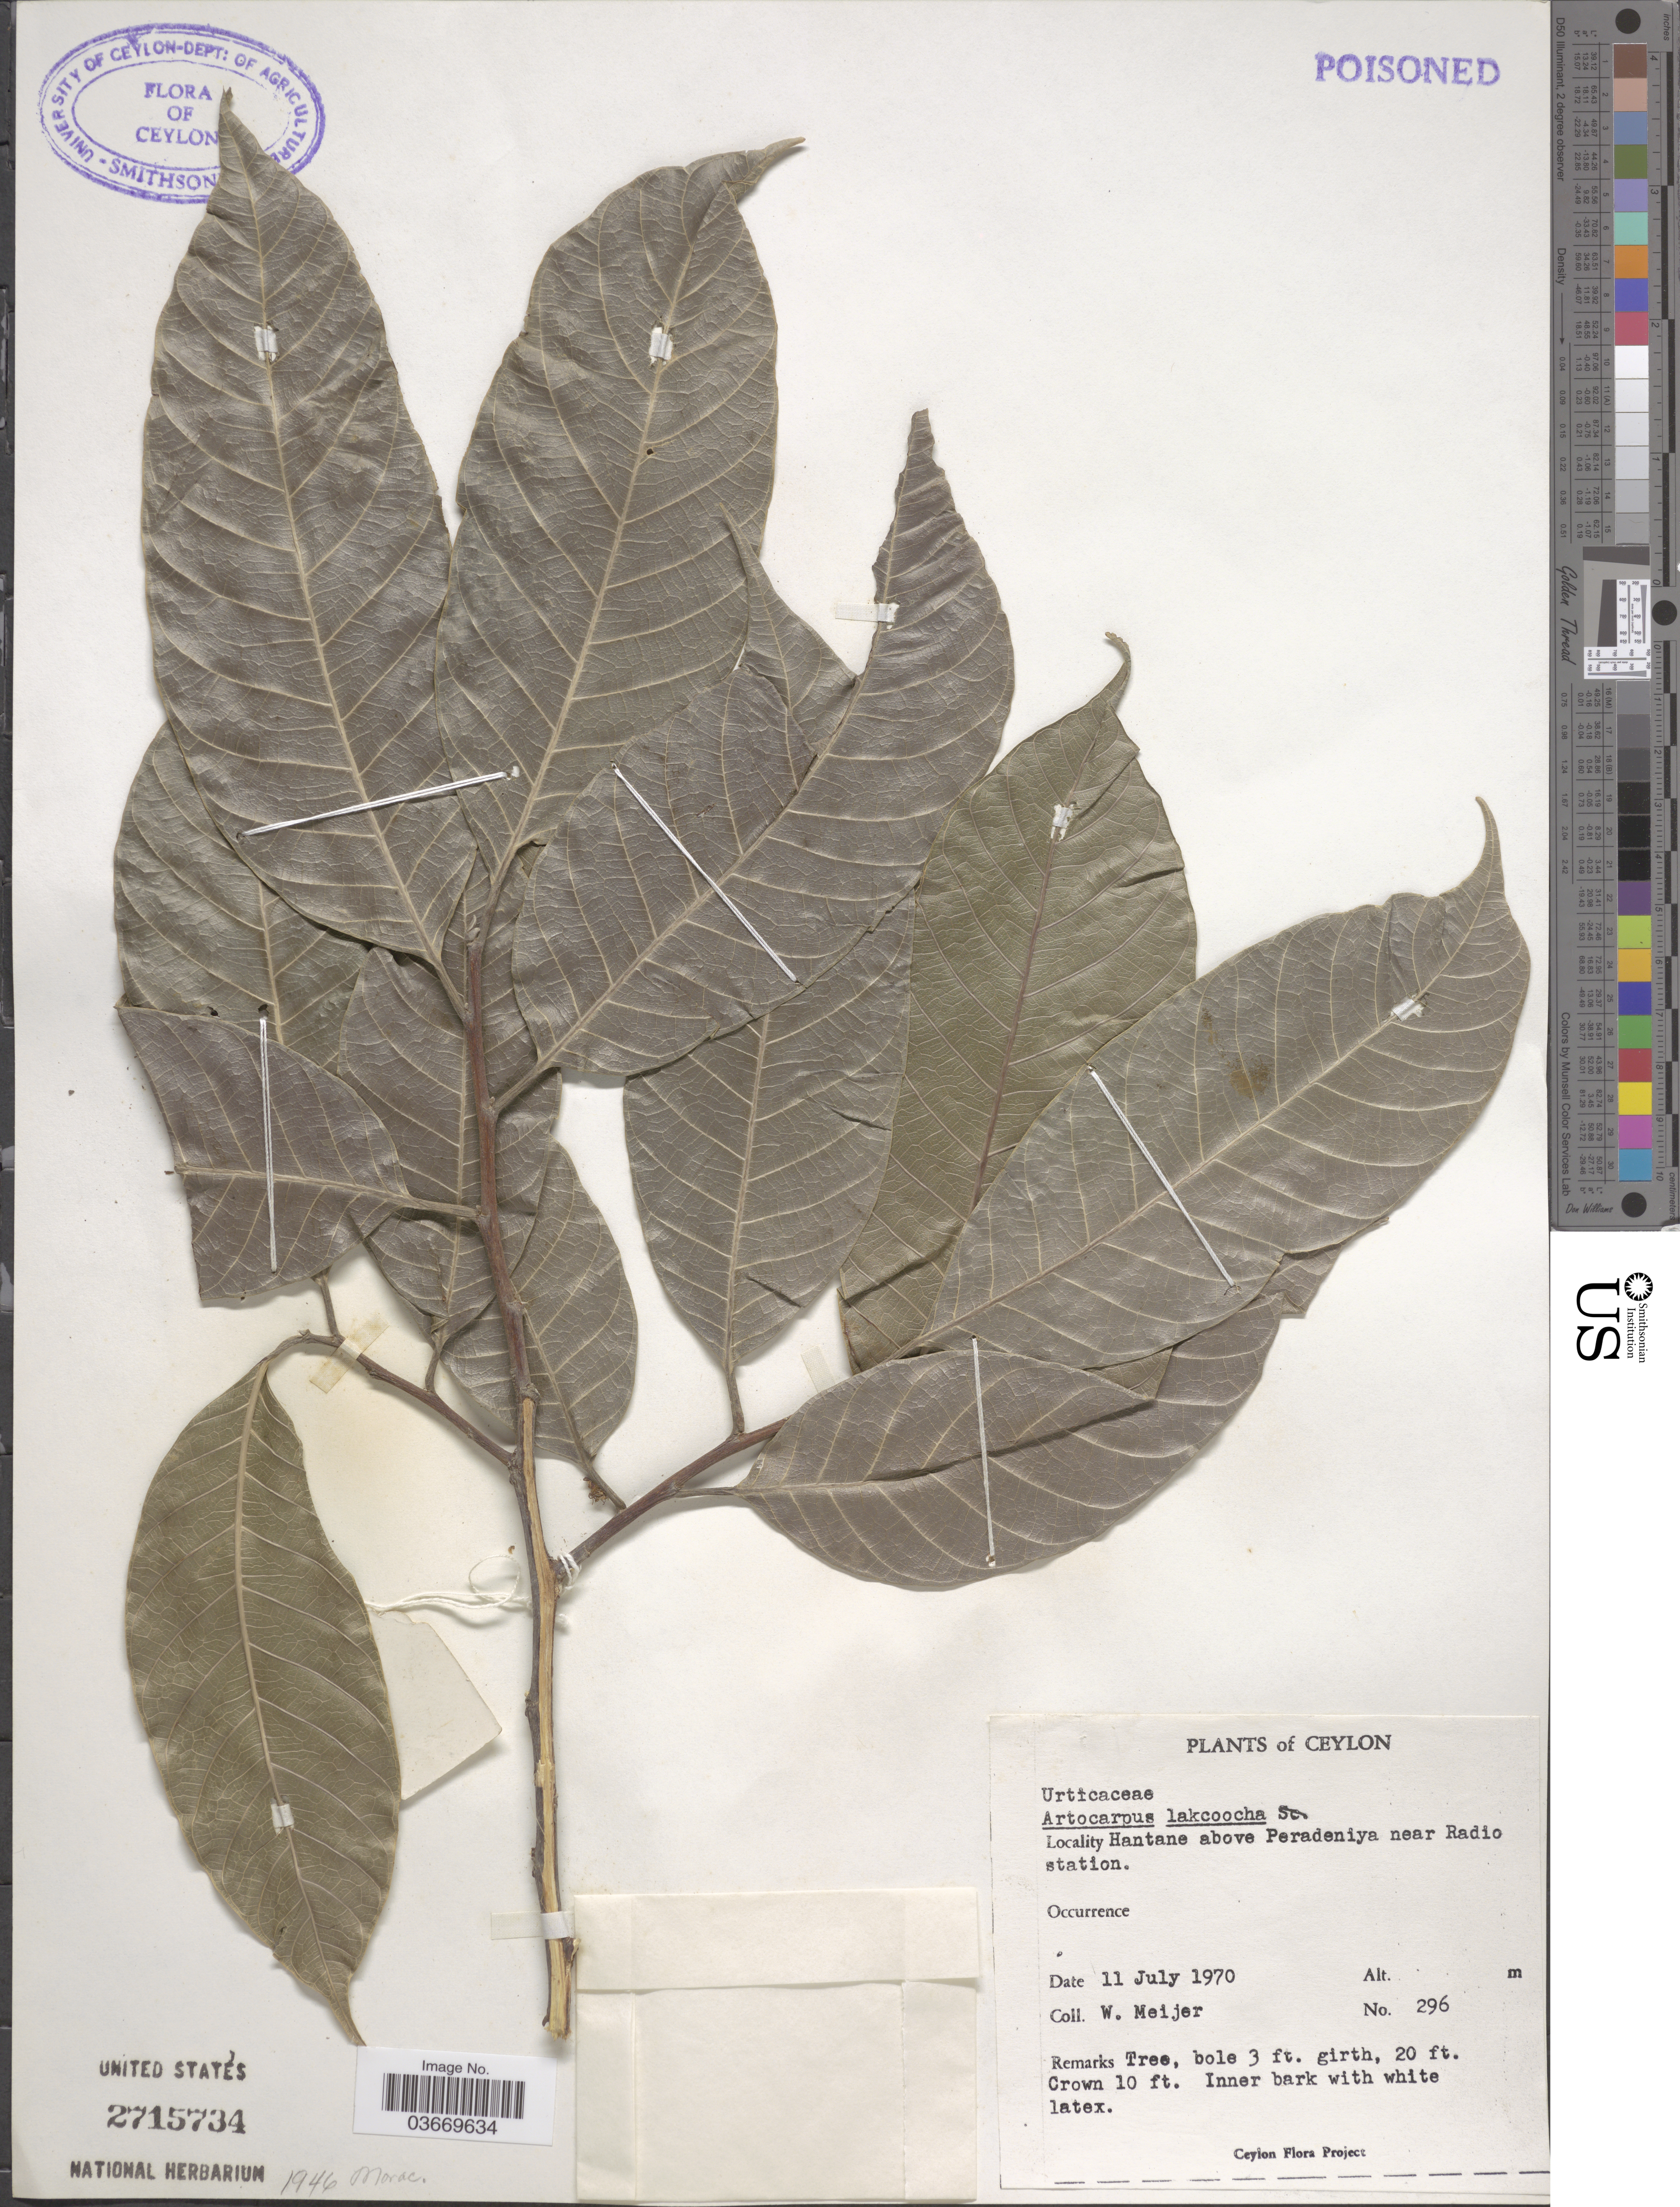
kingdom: Plantae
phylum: Tracheophyta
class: Magnoliopsida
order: Rosales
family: Moraceae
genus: Artocarpus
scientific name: Artocarpus lakoocha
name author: Wall. ex Roxb.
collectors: W. Meijer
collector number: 296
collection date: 1970-07-11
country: Sri Lanka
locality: Ceylon. Hantane above Peradeniya near Radio station.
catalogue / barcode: US 2715734